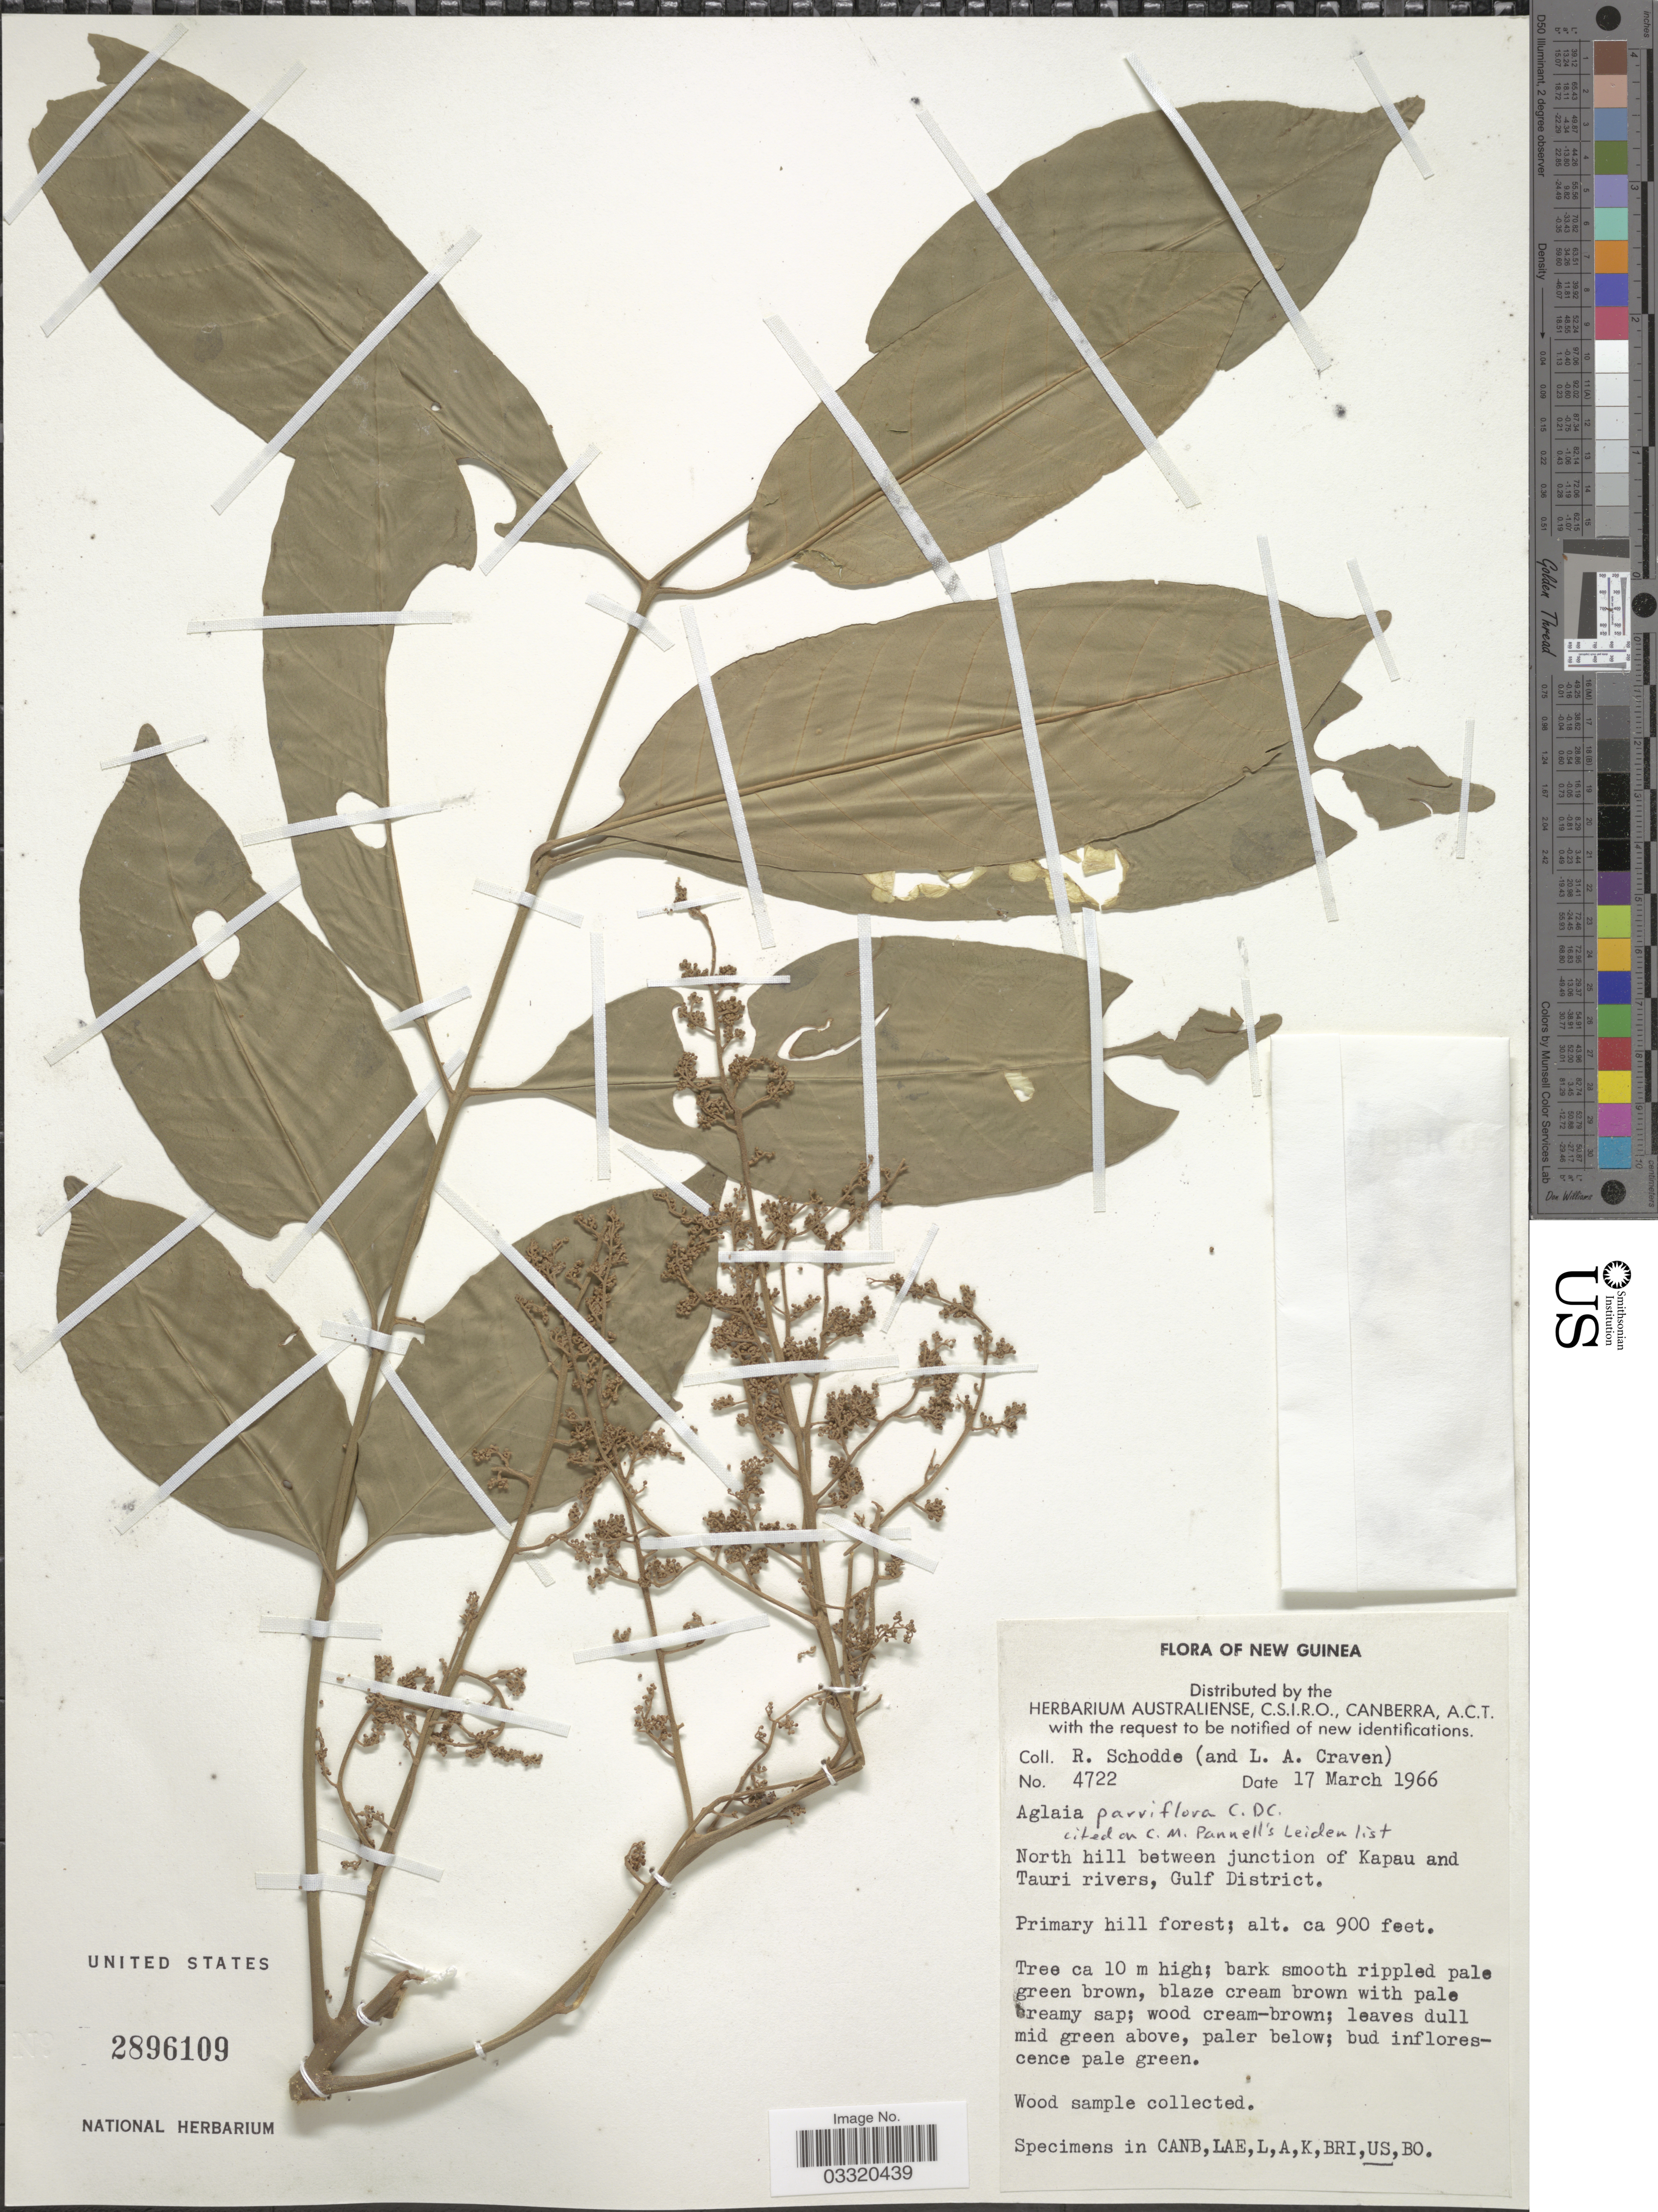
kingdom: Plantae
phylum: Tracheophyta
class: Magnoliopsida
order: Sapindales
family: Meliaceae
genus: Aglaia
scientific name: Aglaia parviflora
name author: C. DC.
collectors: R. Schodde & L. A. Craven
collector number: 4722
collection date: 1966-03-17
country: Papua New Guinea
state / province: Gulf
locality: New Guinea. North hill between junction of Kapua and Tauri rivers, Gulf District.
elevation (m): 274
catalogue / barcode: US 2896109